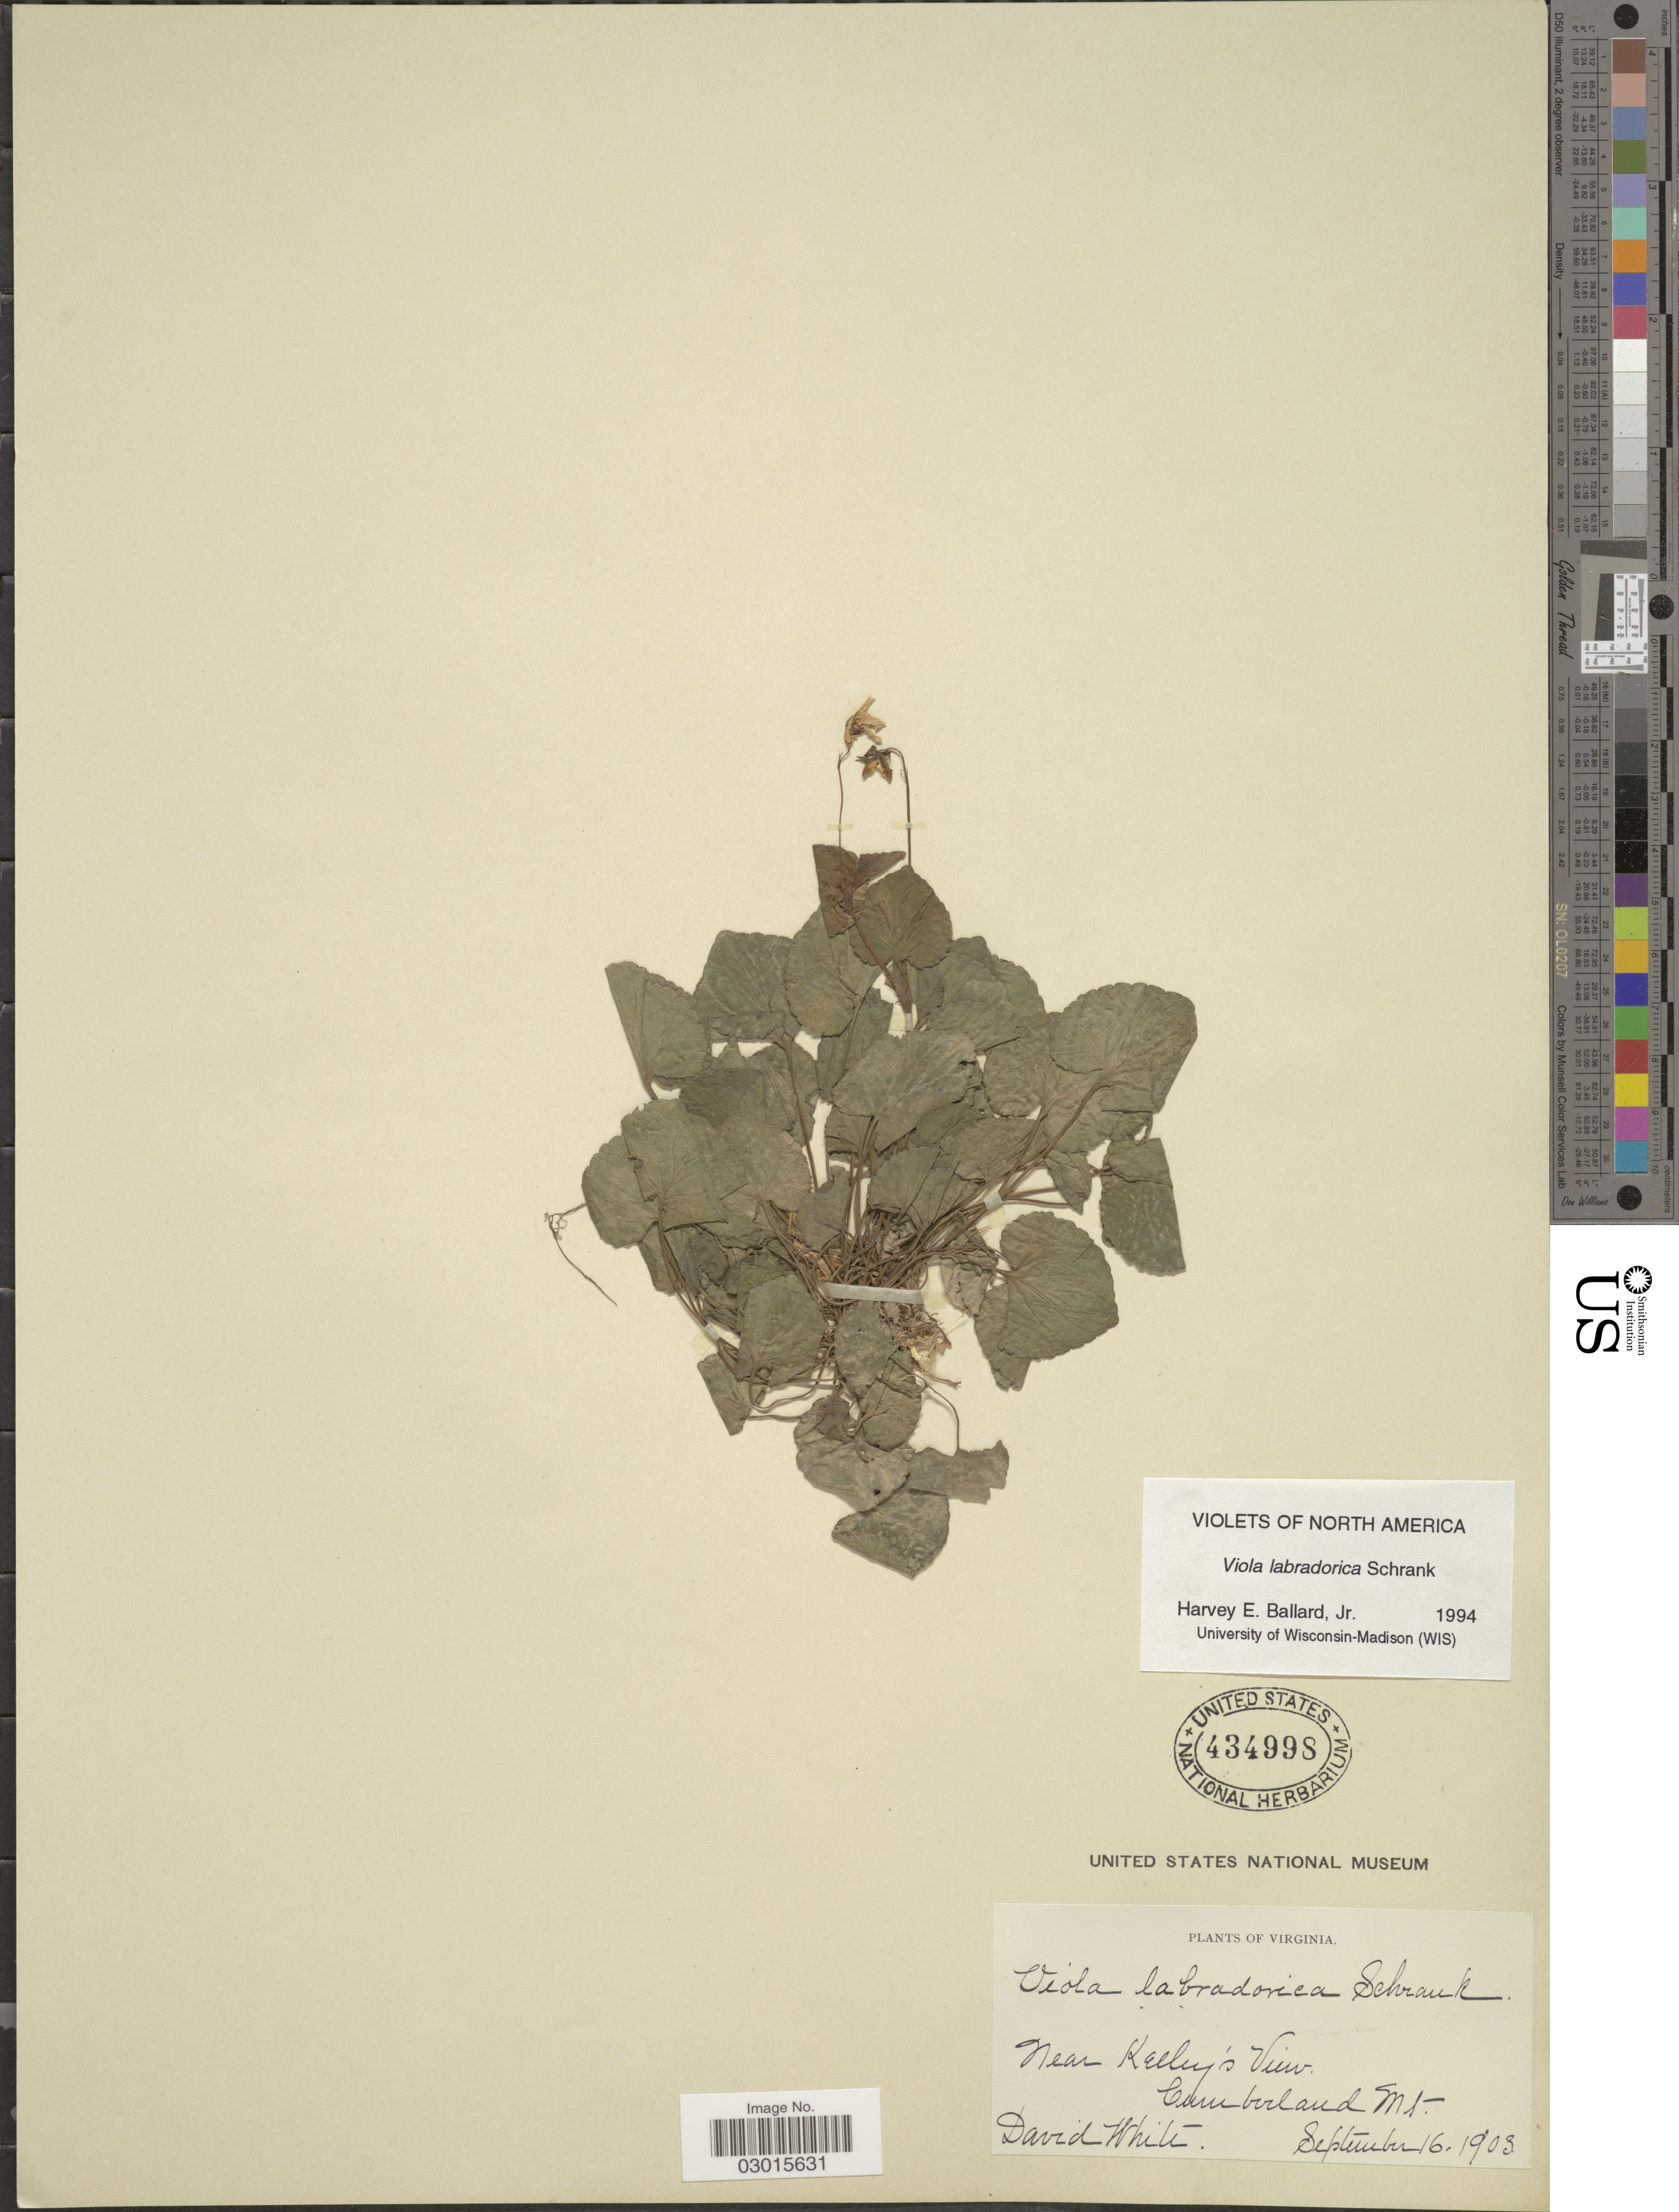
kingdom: Plantae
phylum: Tracheophyta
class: Magnoliopsida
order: Malpighiales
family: Violaceae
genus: Viola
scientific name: Viola labradorica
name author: Schrank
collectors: D. White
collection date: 1903-09-16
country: United States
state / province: Virginia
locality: Near Kelley's View. Cumberland Mt.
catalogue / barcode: US 434998